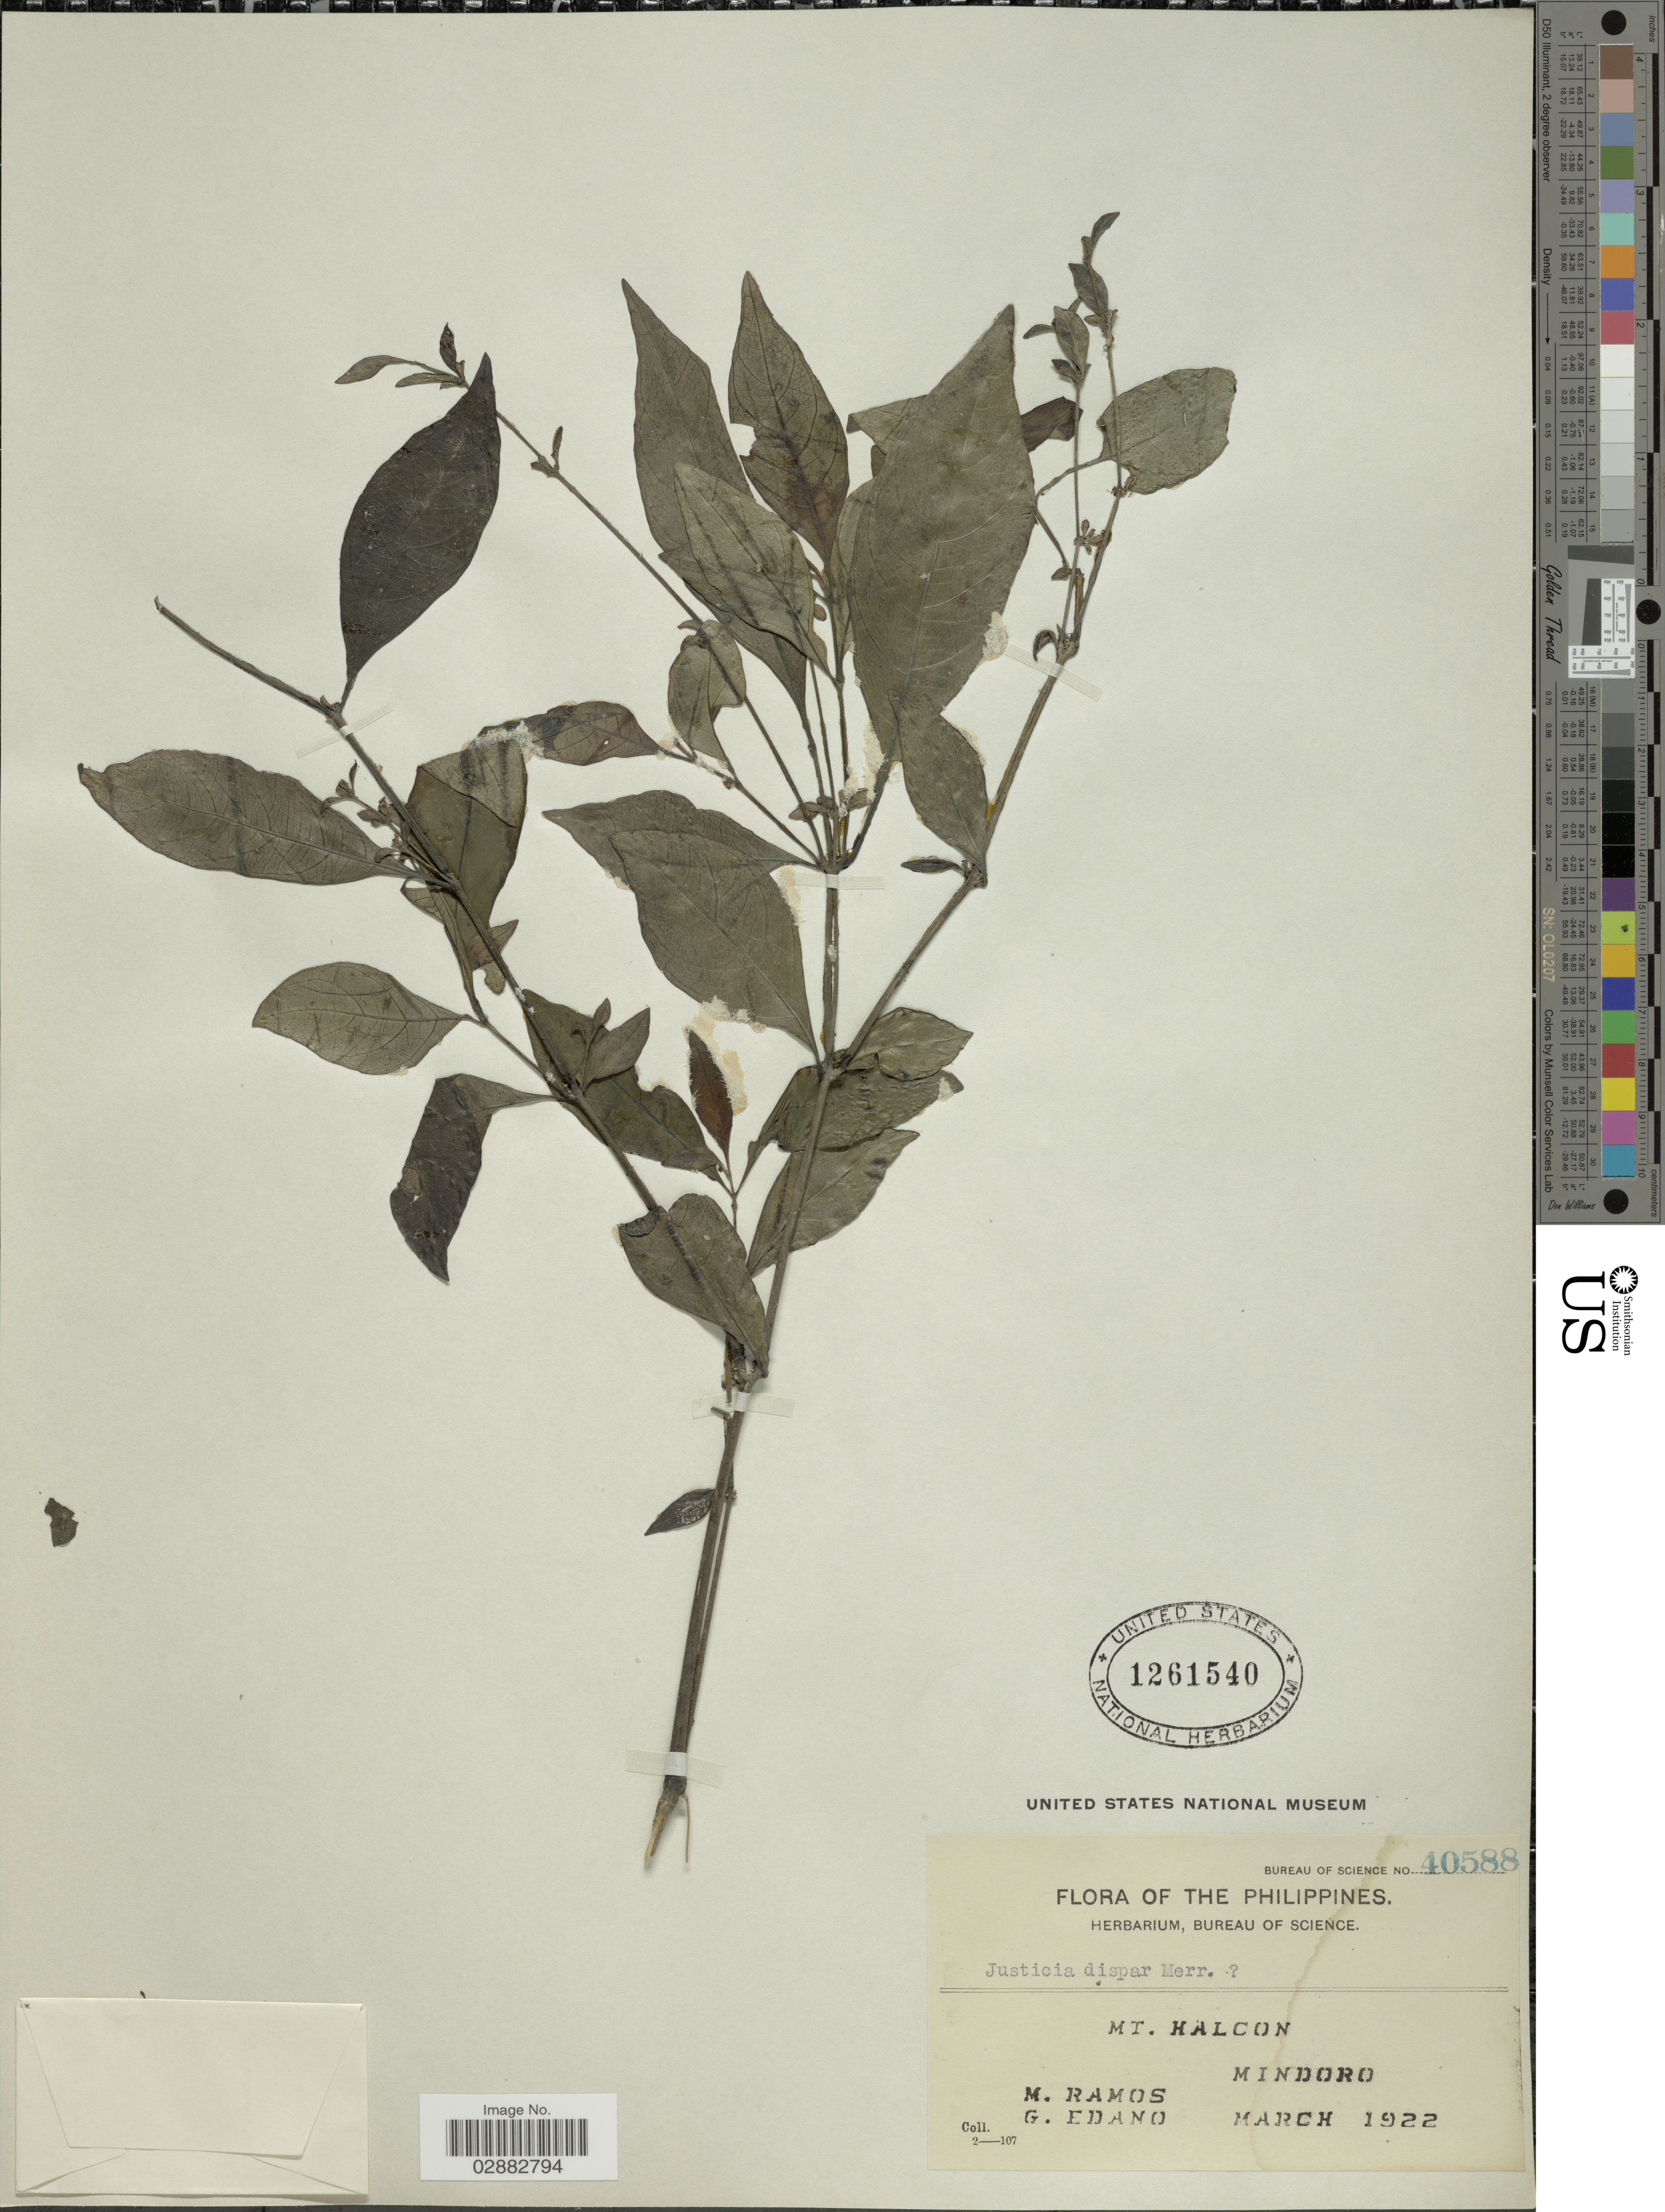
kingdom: Plantae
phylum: Tracheophyta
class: Magnoliopsida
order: Lamiales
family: Acanthaceae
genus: Justicia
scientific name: Justicia dispar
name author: Merr.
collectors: M. Ramos & G. Edaño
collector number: Bureau of Science 40588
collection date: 1922-03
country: Philippines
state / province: Mimaropa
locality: Mt. Halcon, Mindoro.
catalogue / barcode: US 1261540